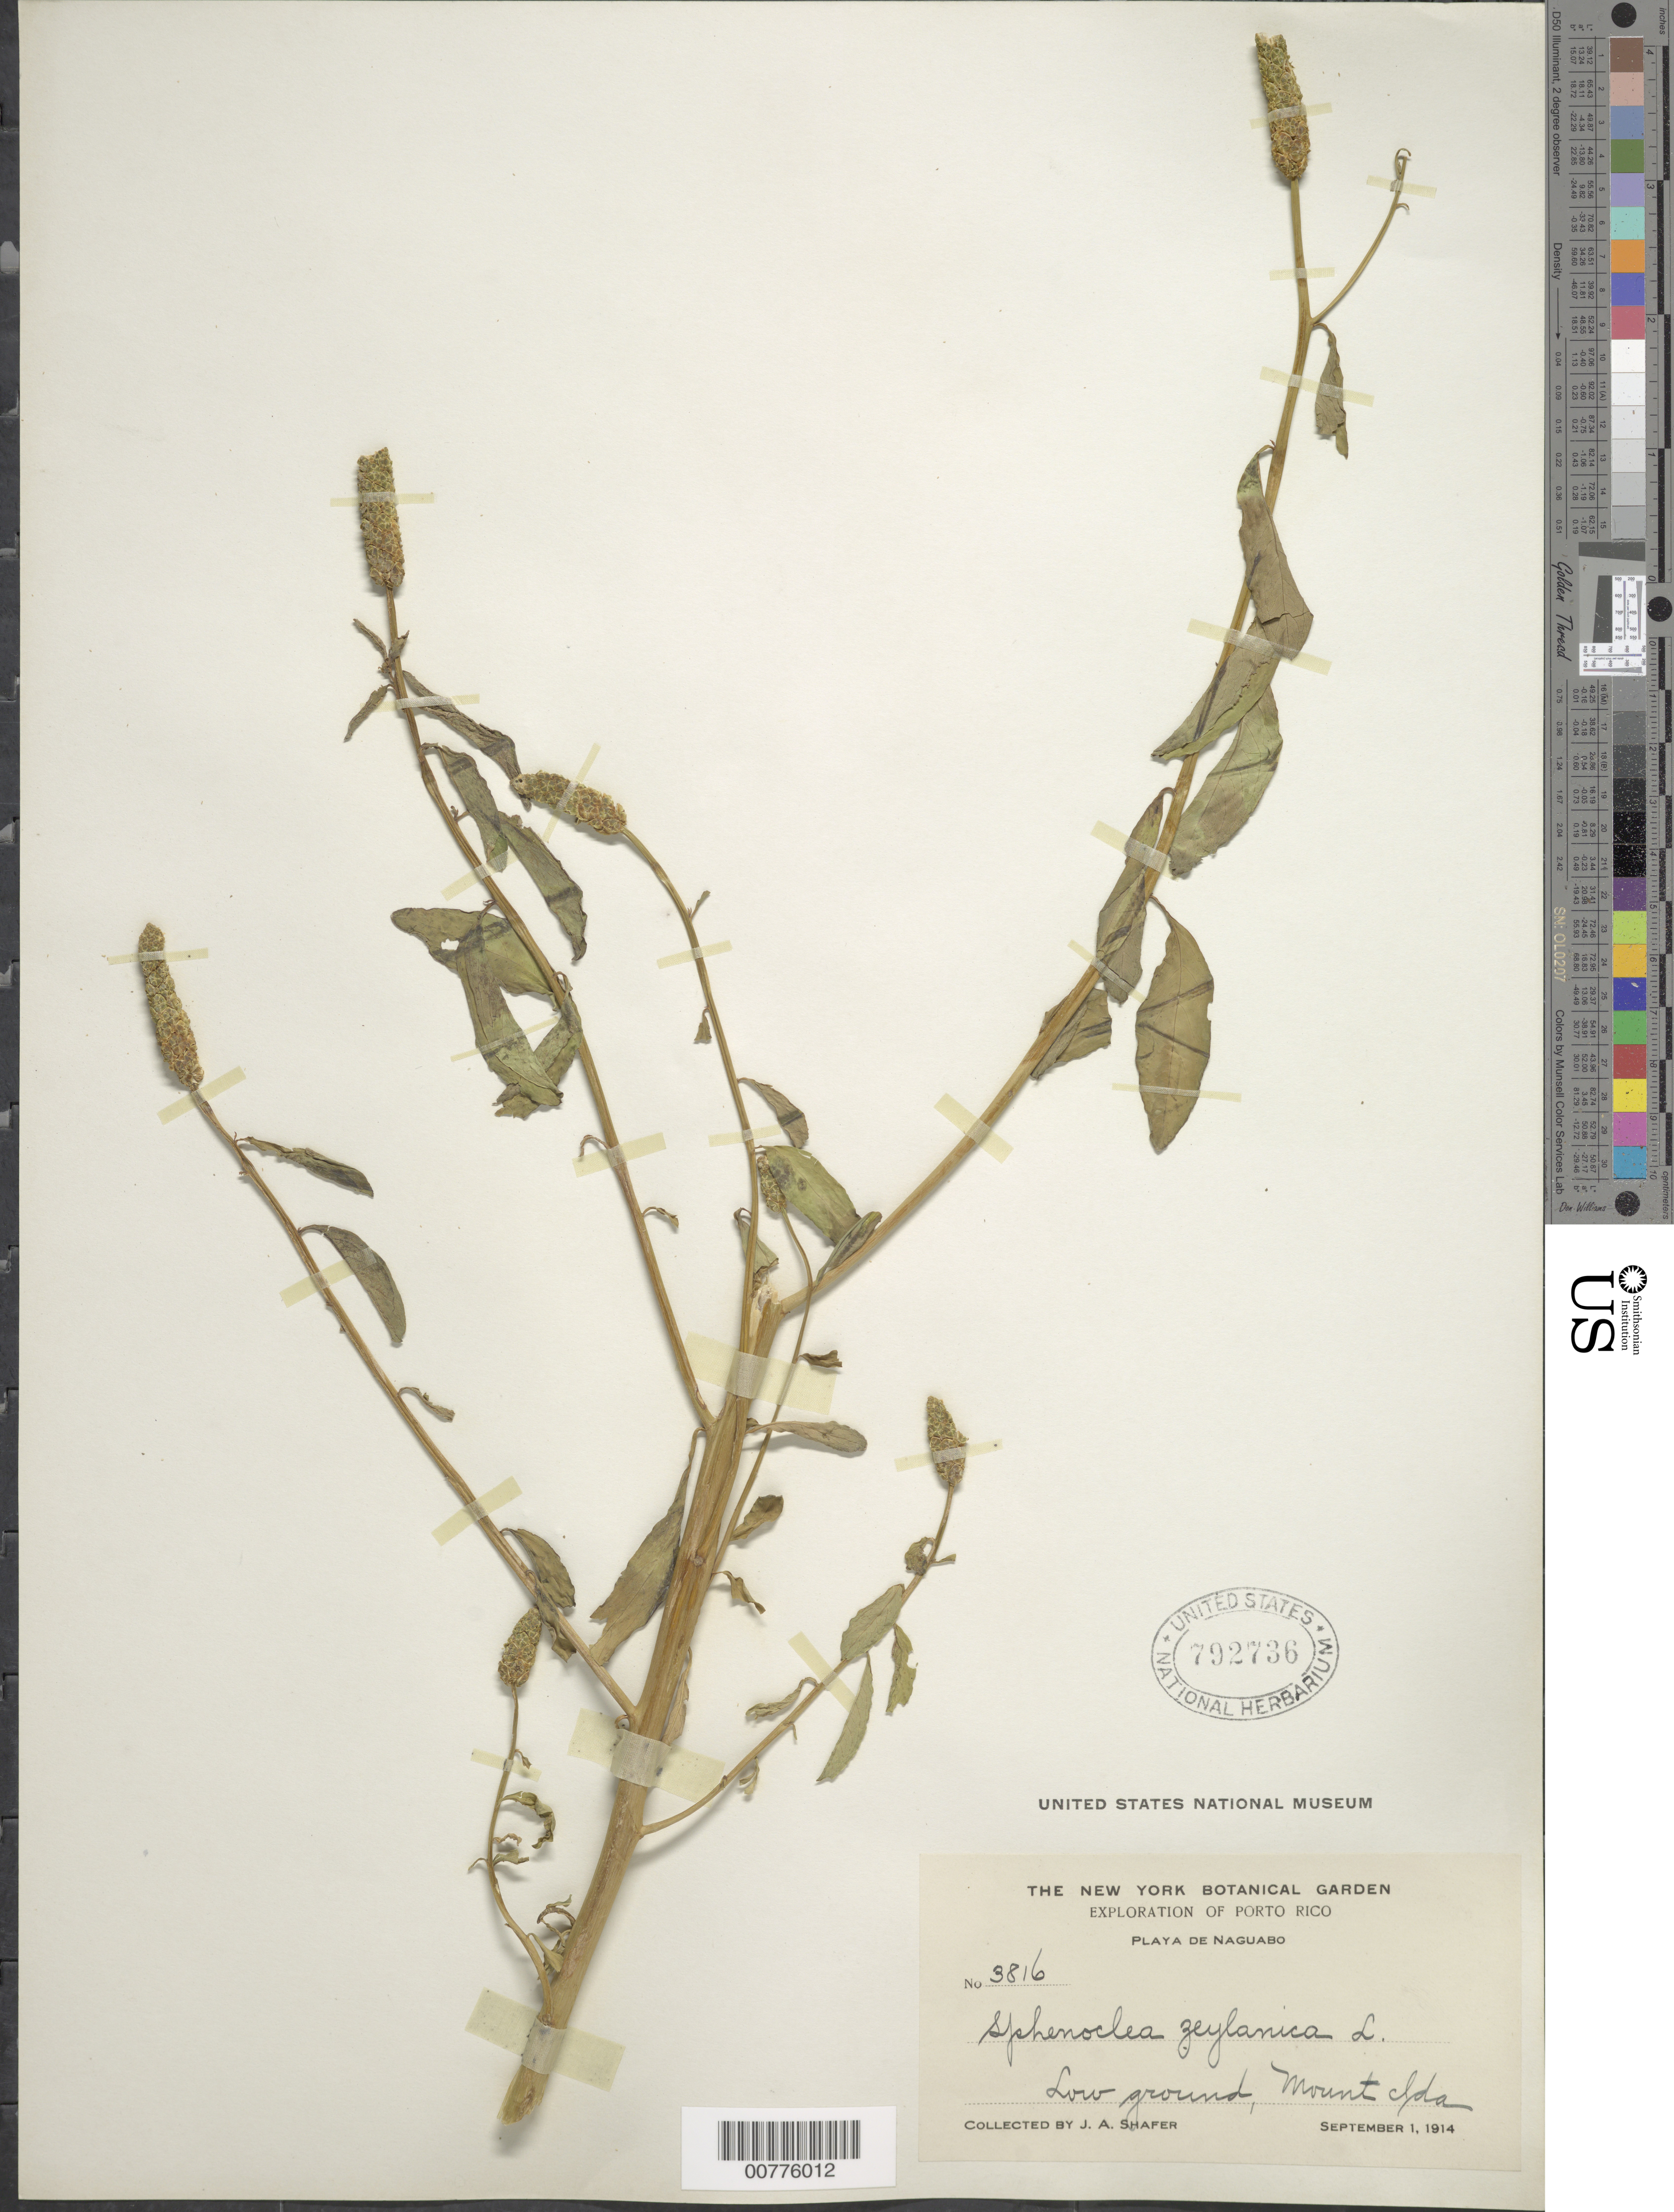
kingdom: Plantae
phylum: Tracheophyta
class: Magnoliopsida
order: Solanales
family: Sphenocleaceae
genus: Sphenoclea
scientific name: Sphenoclea zeylanica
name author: Gaertn.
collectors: J. A. Shafer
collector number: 3816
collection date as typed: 01 Sep 1914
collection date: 1914-09-01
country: Puerto Rico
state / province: Naguabo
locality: Playa de Naguabo. Low ground, Mount Ida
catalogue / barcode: US 792736